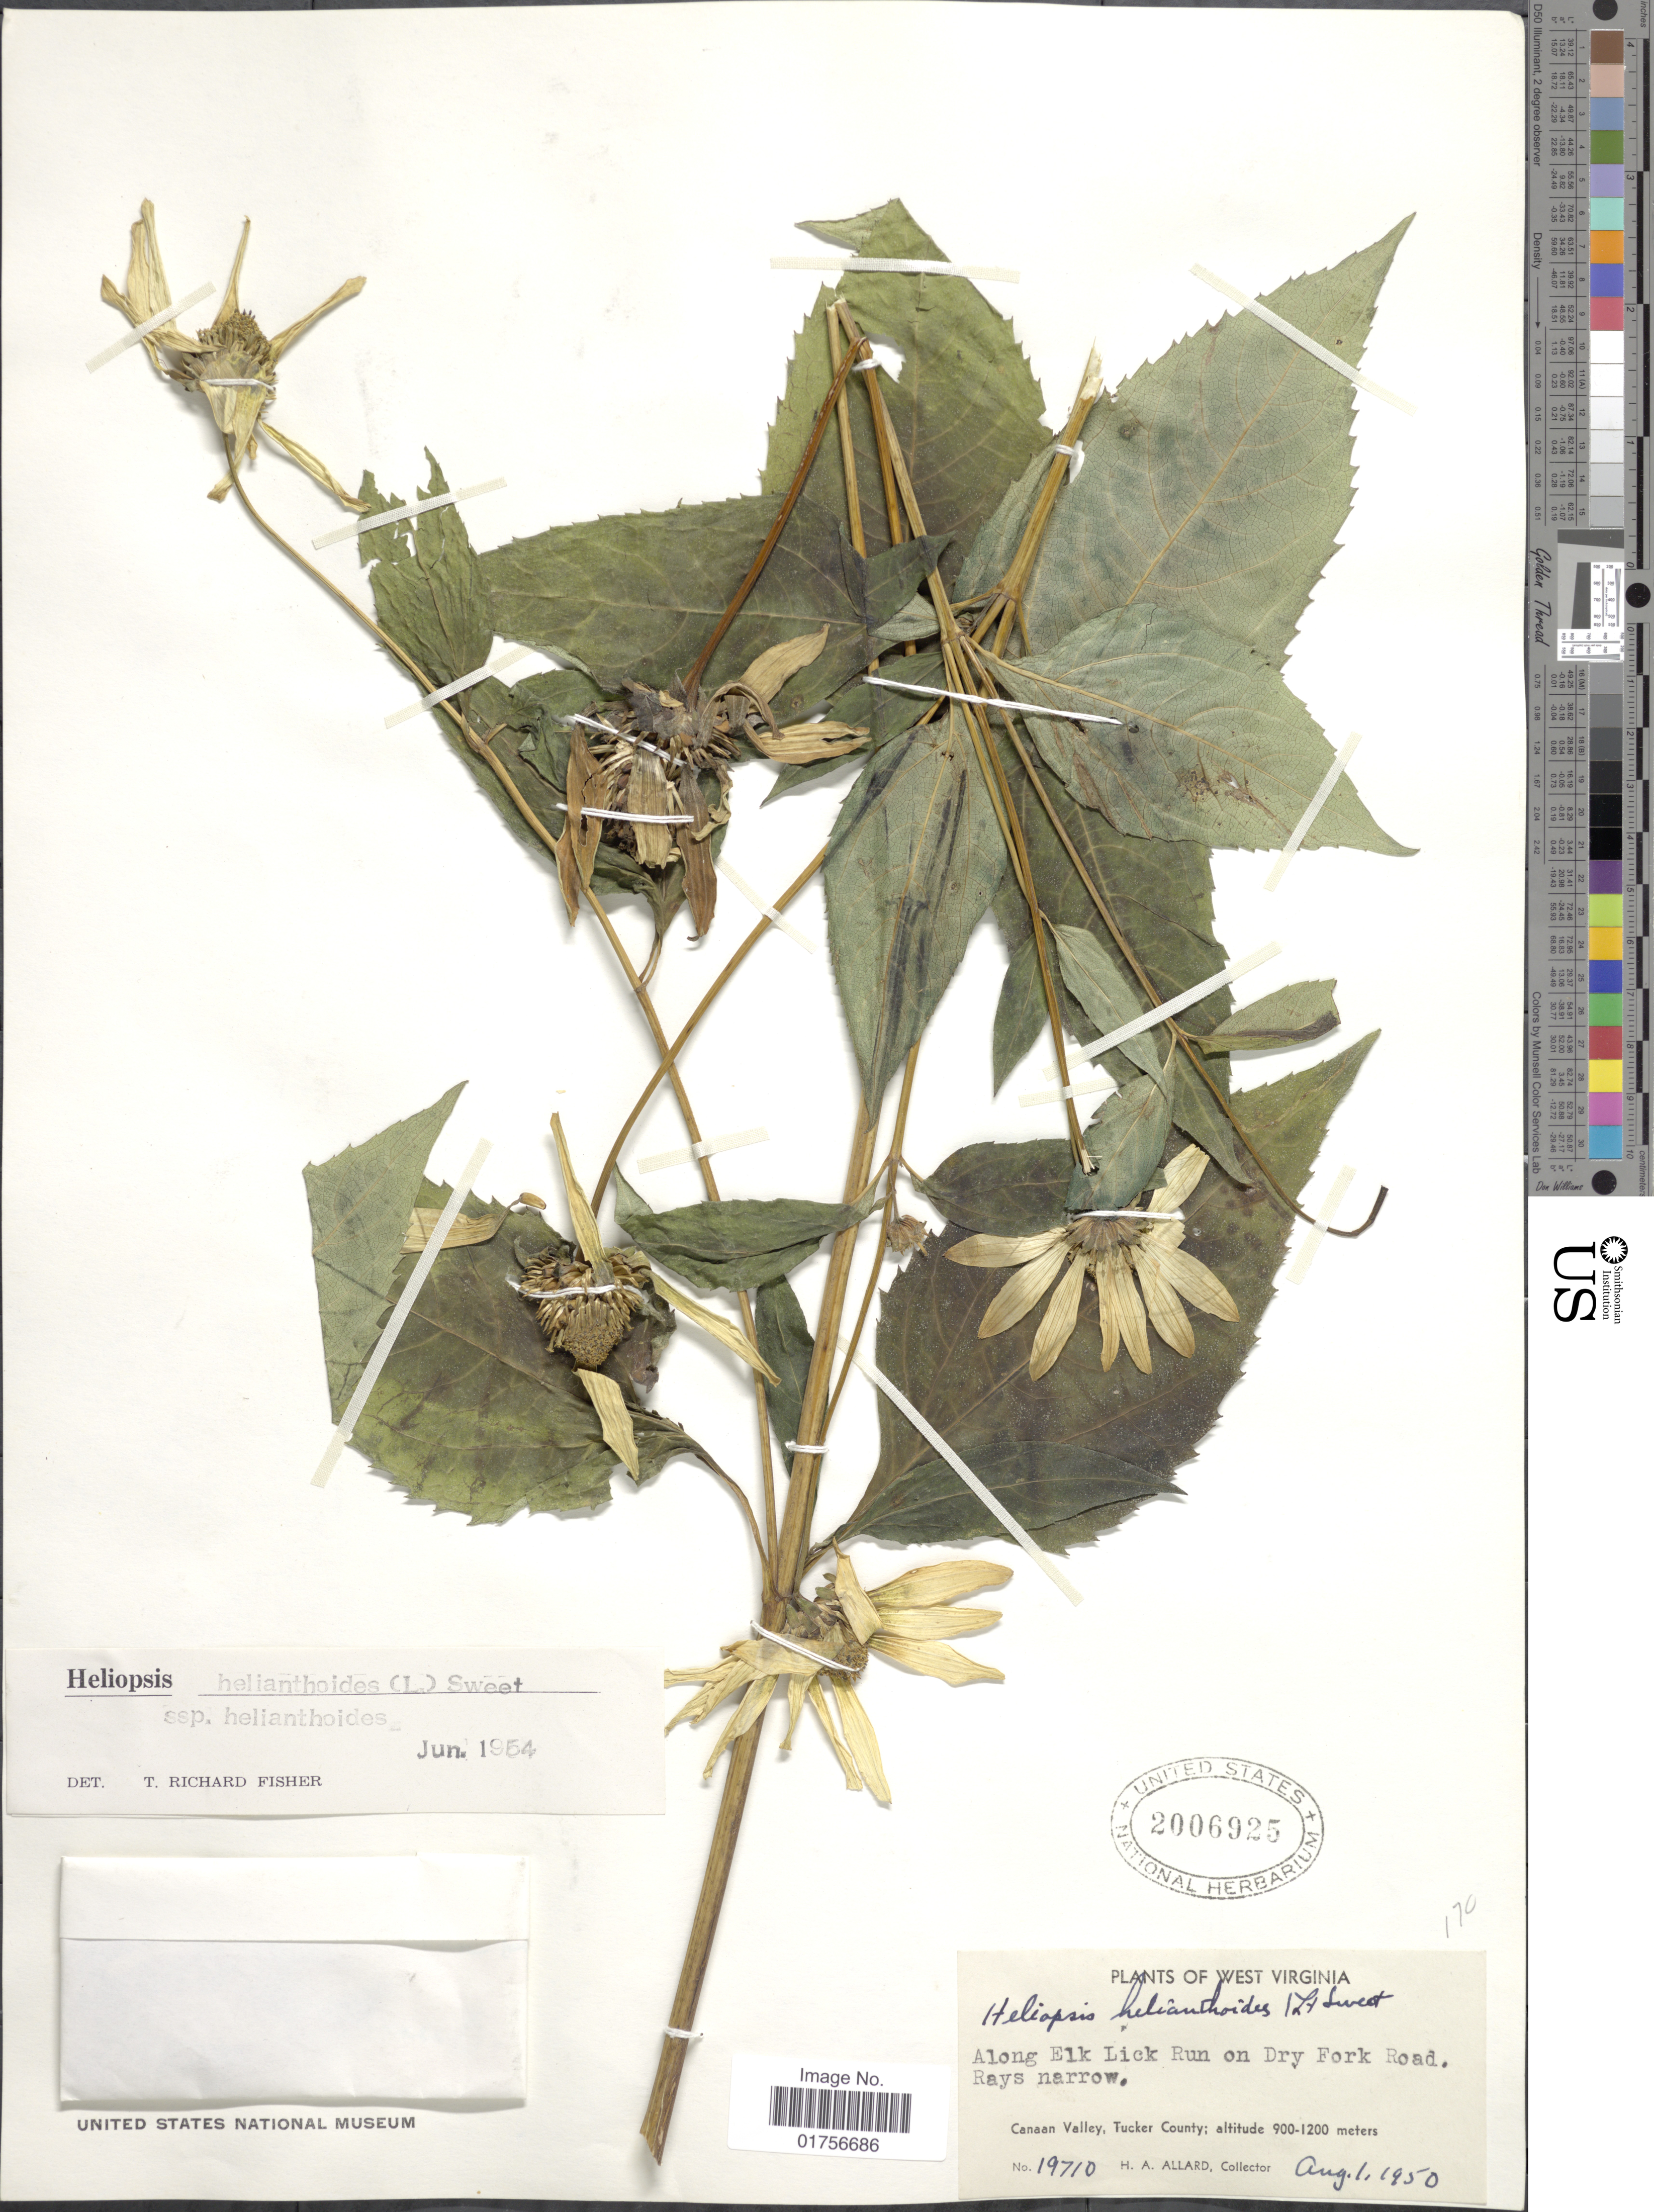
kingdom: Plantae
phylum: Tracheophyta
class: Magnoliopsida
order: Asterales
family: Asteraceae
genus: Heliopsis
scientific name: Heliopsis helianthoides subsp. helianthoides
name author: (L.) Sweet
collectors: H. A. Allard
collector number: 19710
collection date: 1950-08-01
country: United States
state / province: West Virginia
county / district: Tucker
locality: Along Elk Lick Run on Dry Fork Road, Canaan Valley, Tucker County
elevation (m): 900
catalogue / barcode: US 2006925